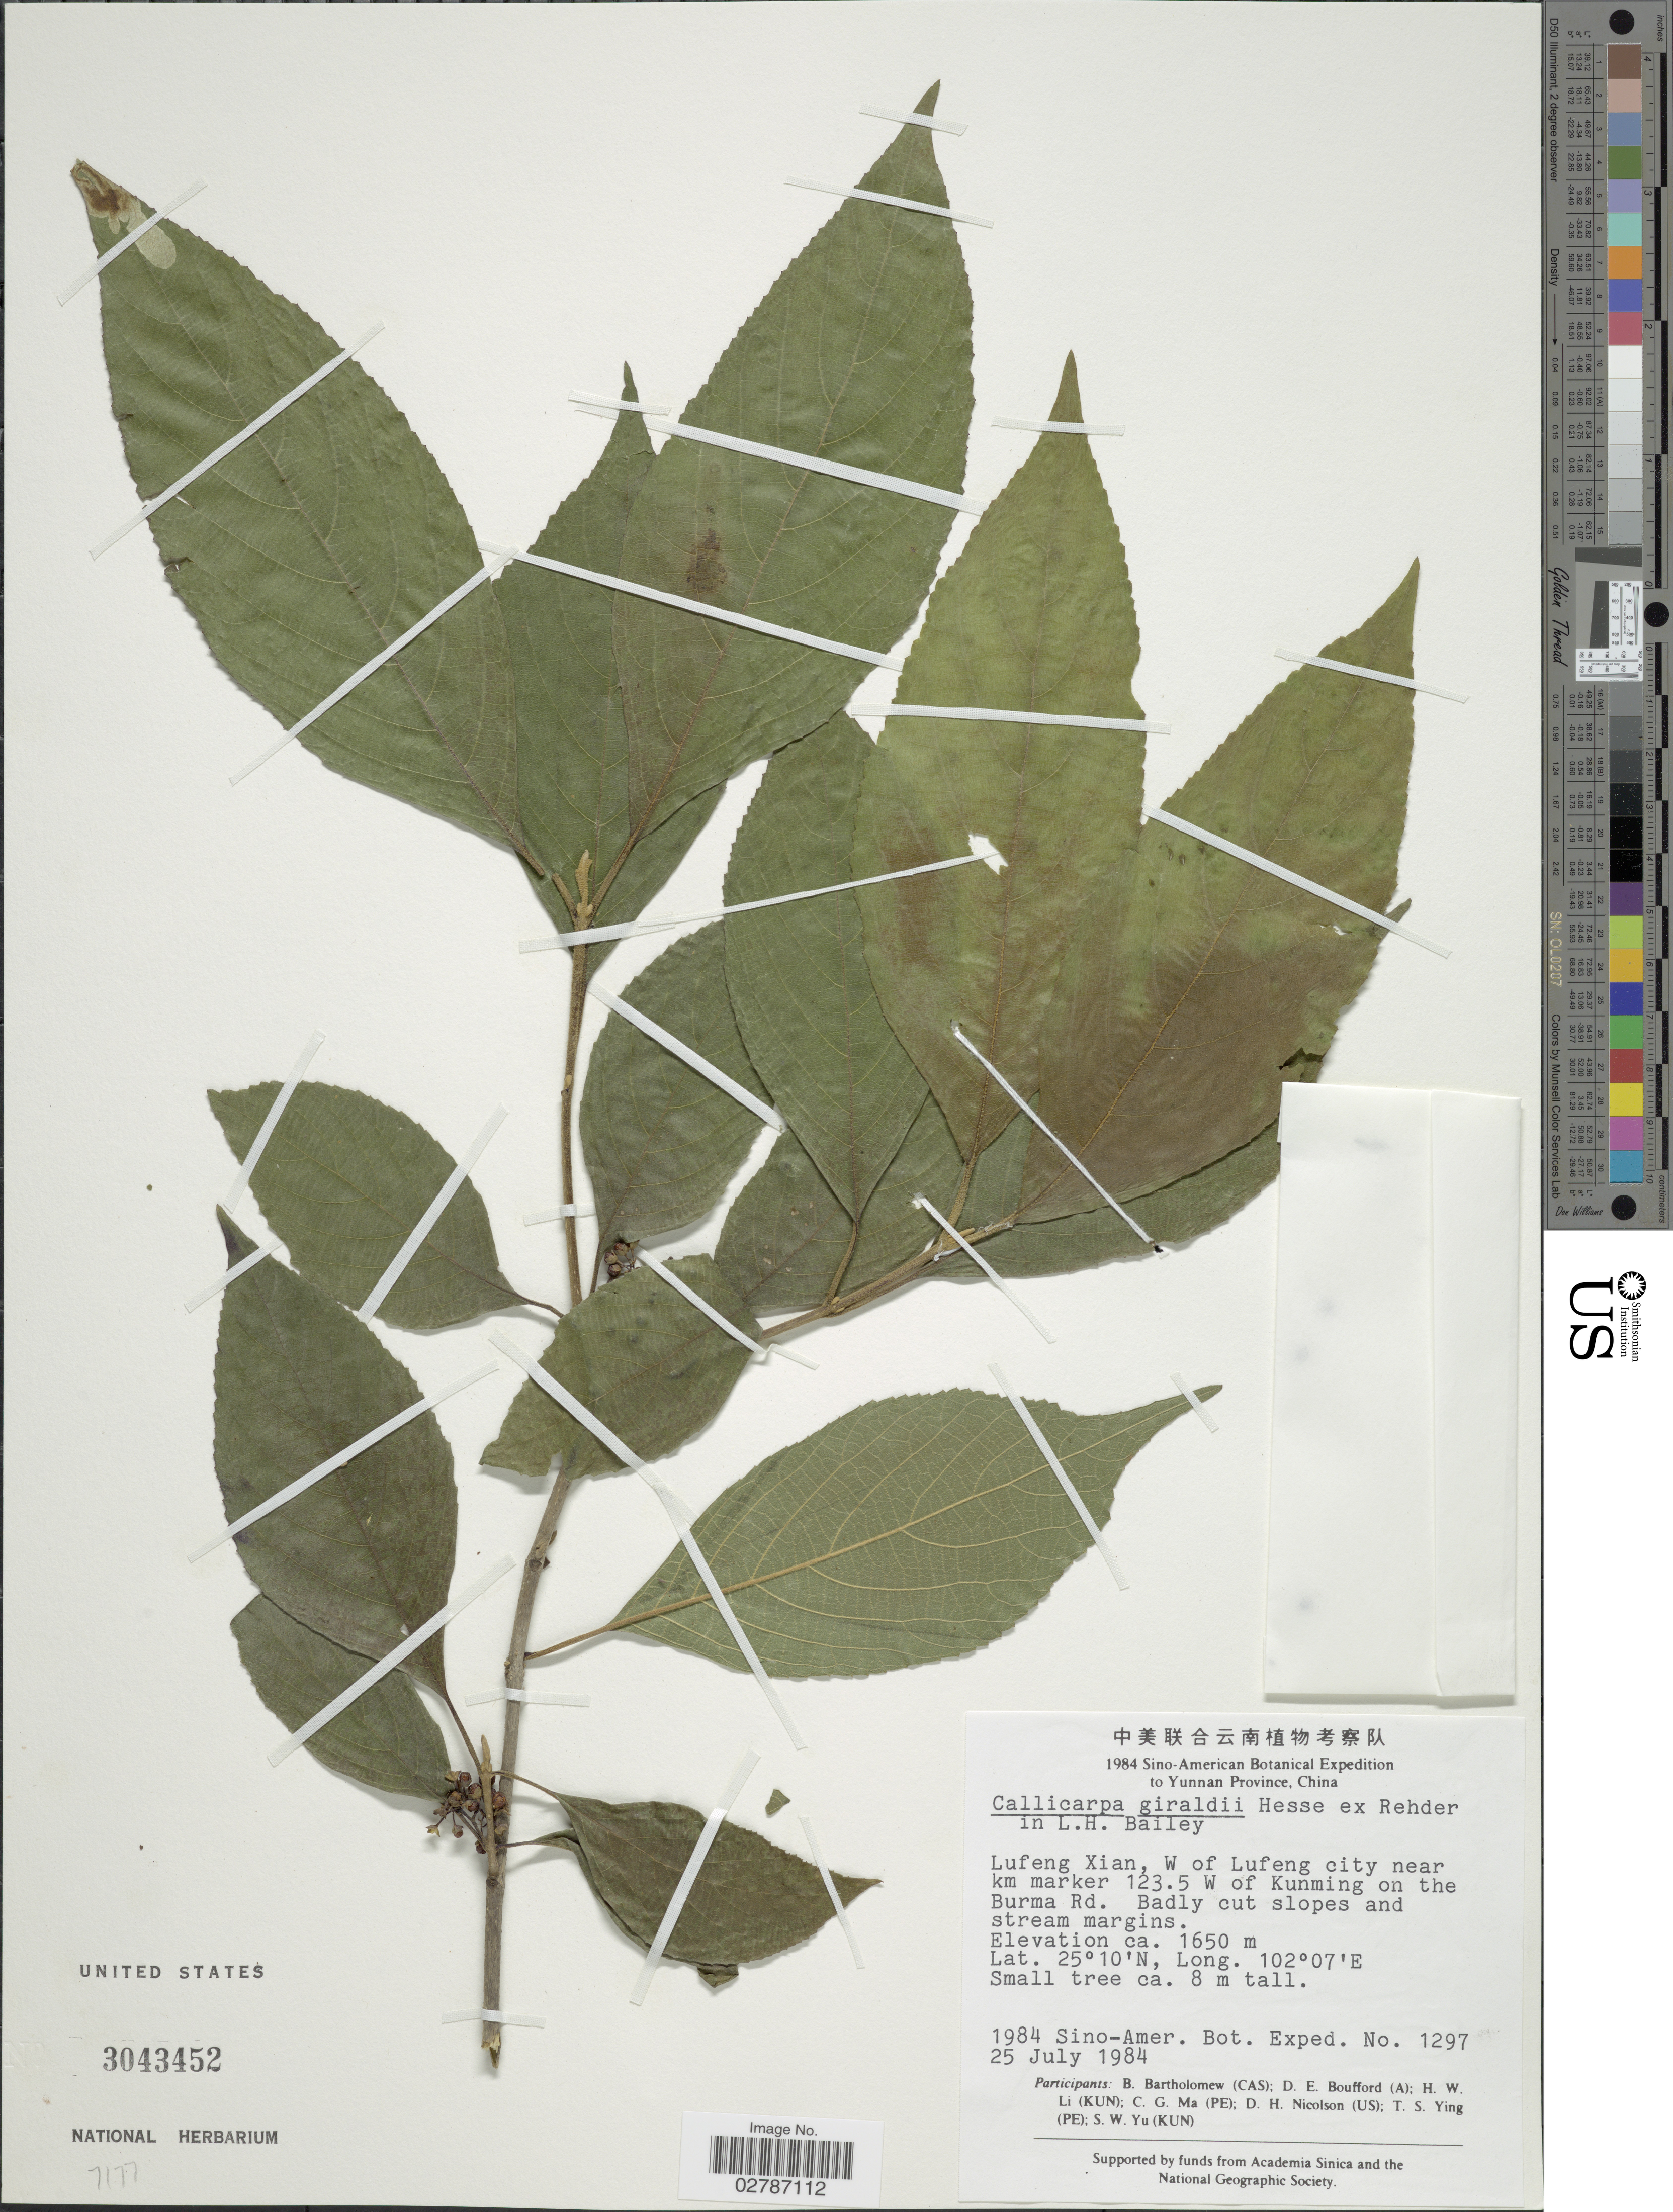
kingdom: Plantae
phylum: Tracheophyta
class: Magnoliopsida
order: Lamiales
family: Lamiaceae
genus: Callicarpa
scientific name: Callicarpa bodinieri var. giraldii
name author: (Hesse ex Rehder) Rehder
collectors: Sino-Amer. Bot. Exped. 1984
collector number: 1297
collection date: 1984-07-25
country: China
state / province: Yunnan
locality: Lufeng Xian, W of Lufeng city near km marker 123.5 W of Kunming on the Burma Rd.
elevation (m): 1650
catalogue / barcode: US 3043452